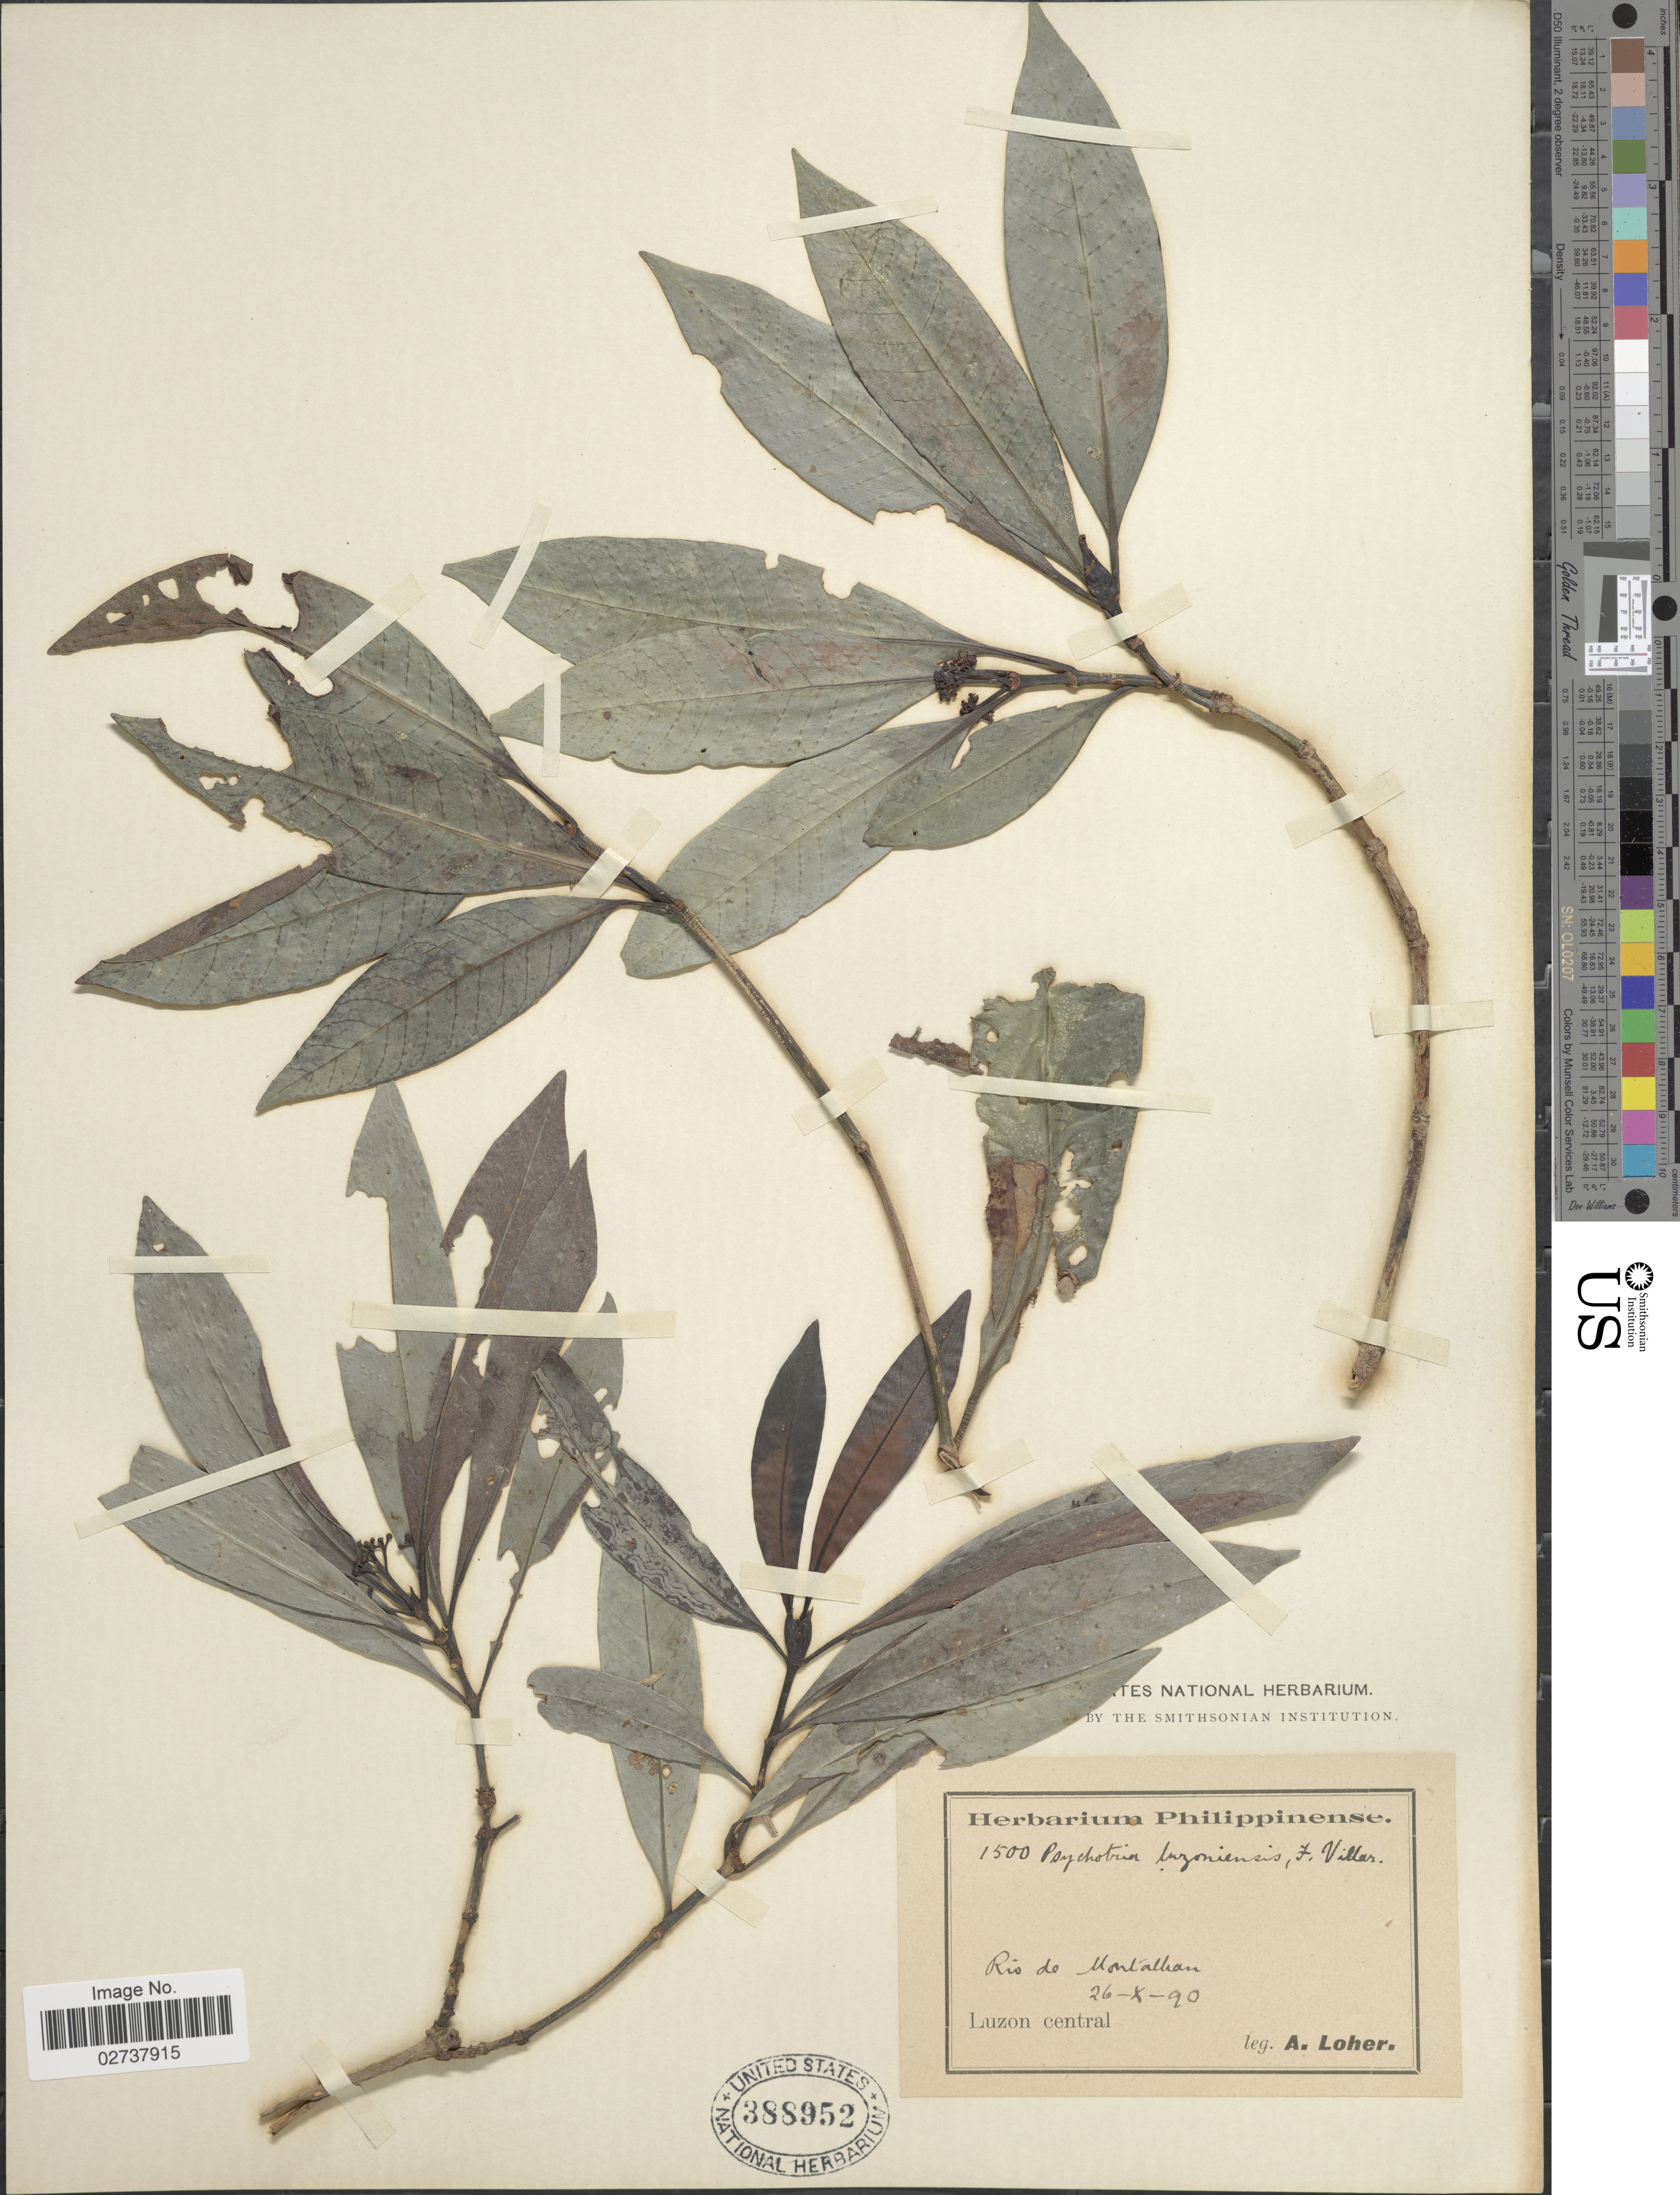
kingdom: Plantae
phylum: Tracheophyta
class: Magnoliopsida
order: Gentianales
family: Rubiaceae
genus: Psychotria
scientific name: Psychotria luzoniensis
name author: (Cham. & Schltdl.) Fern.-Vill.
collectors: A. Loher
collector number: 1500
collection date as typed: Transcribed d/m/y: 26/10/90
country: Philippines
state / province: Central Luzon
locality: Rio de Montalhan, Luzon Central.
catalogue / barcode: US 388952